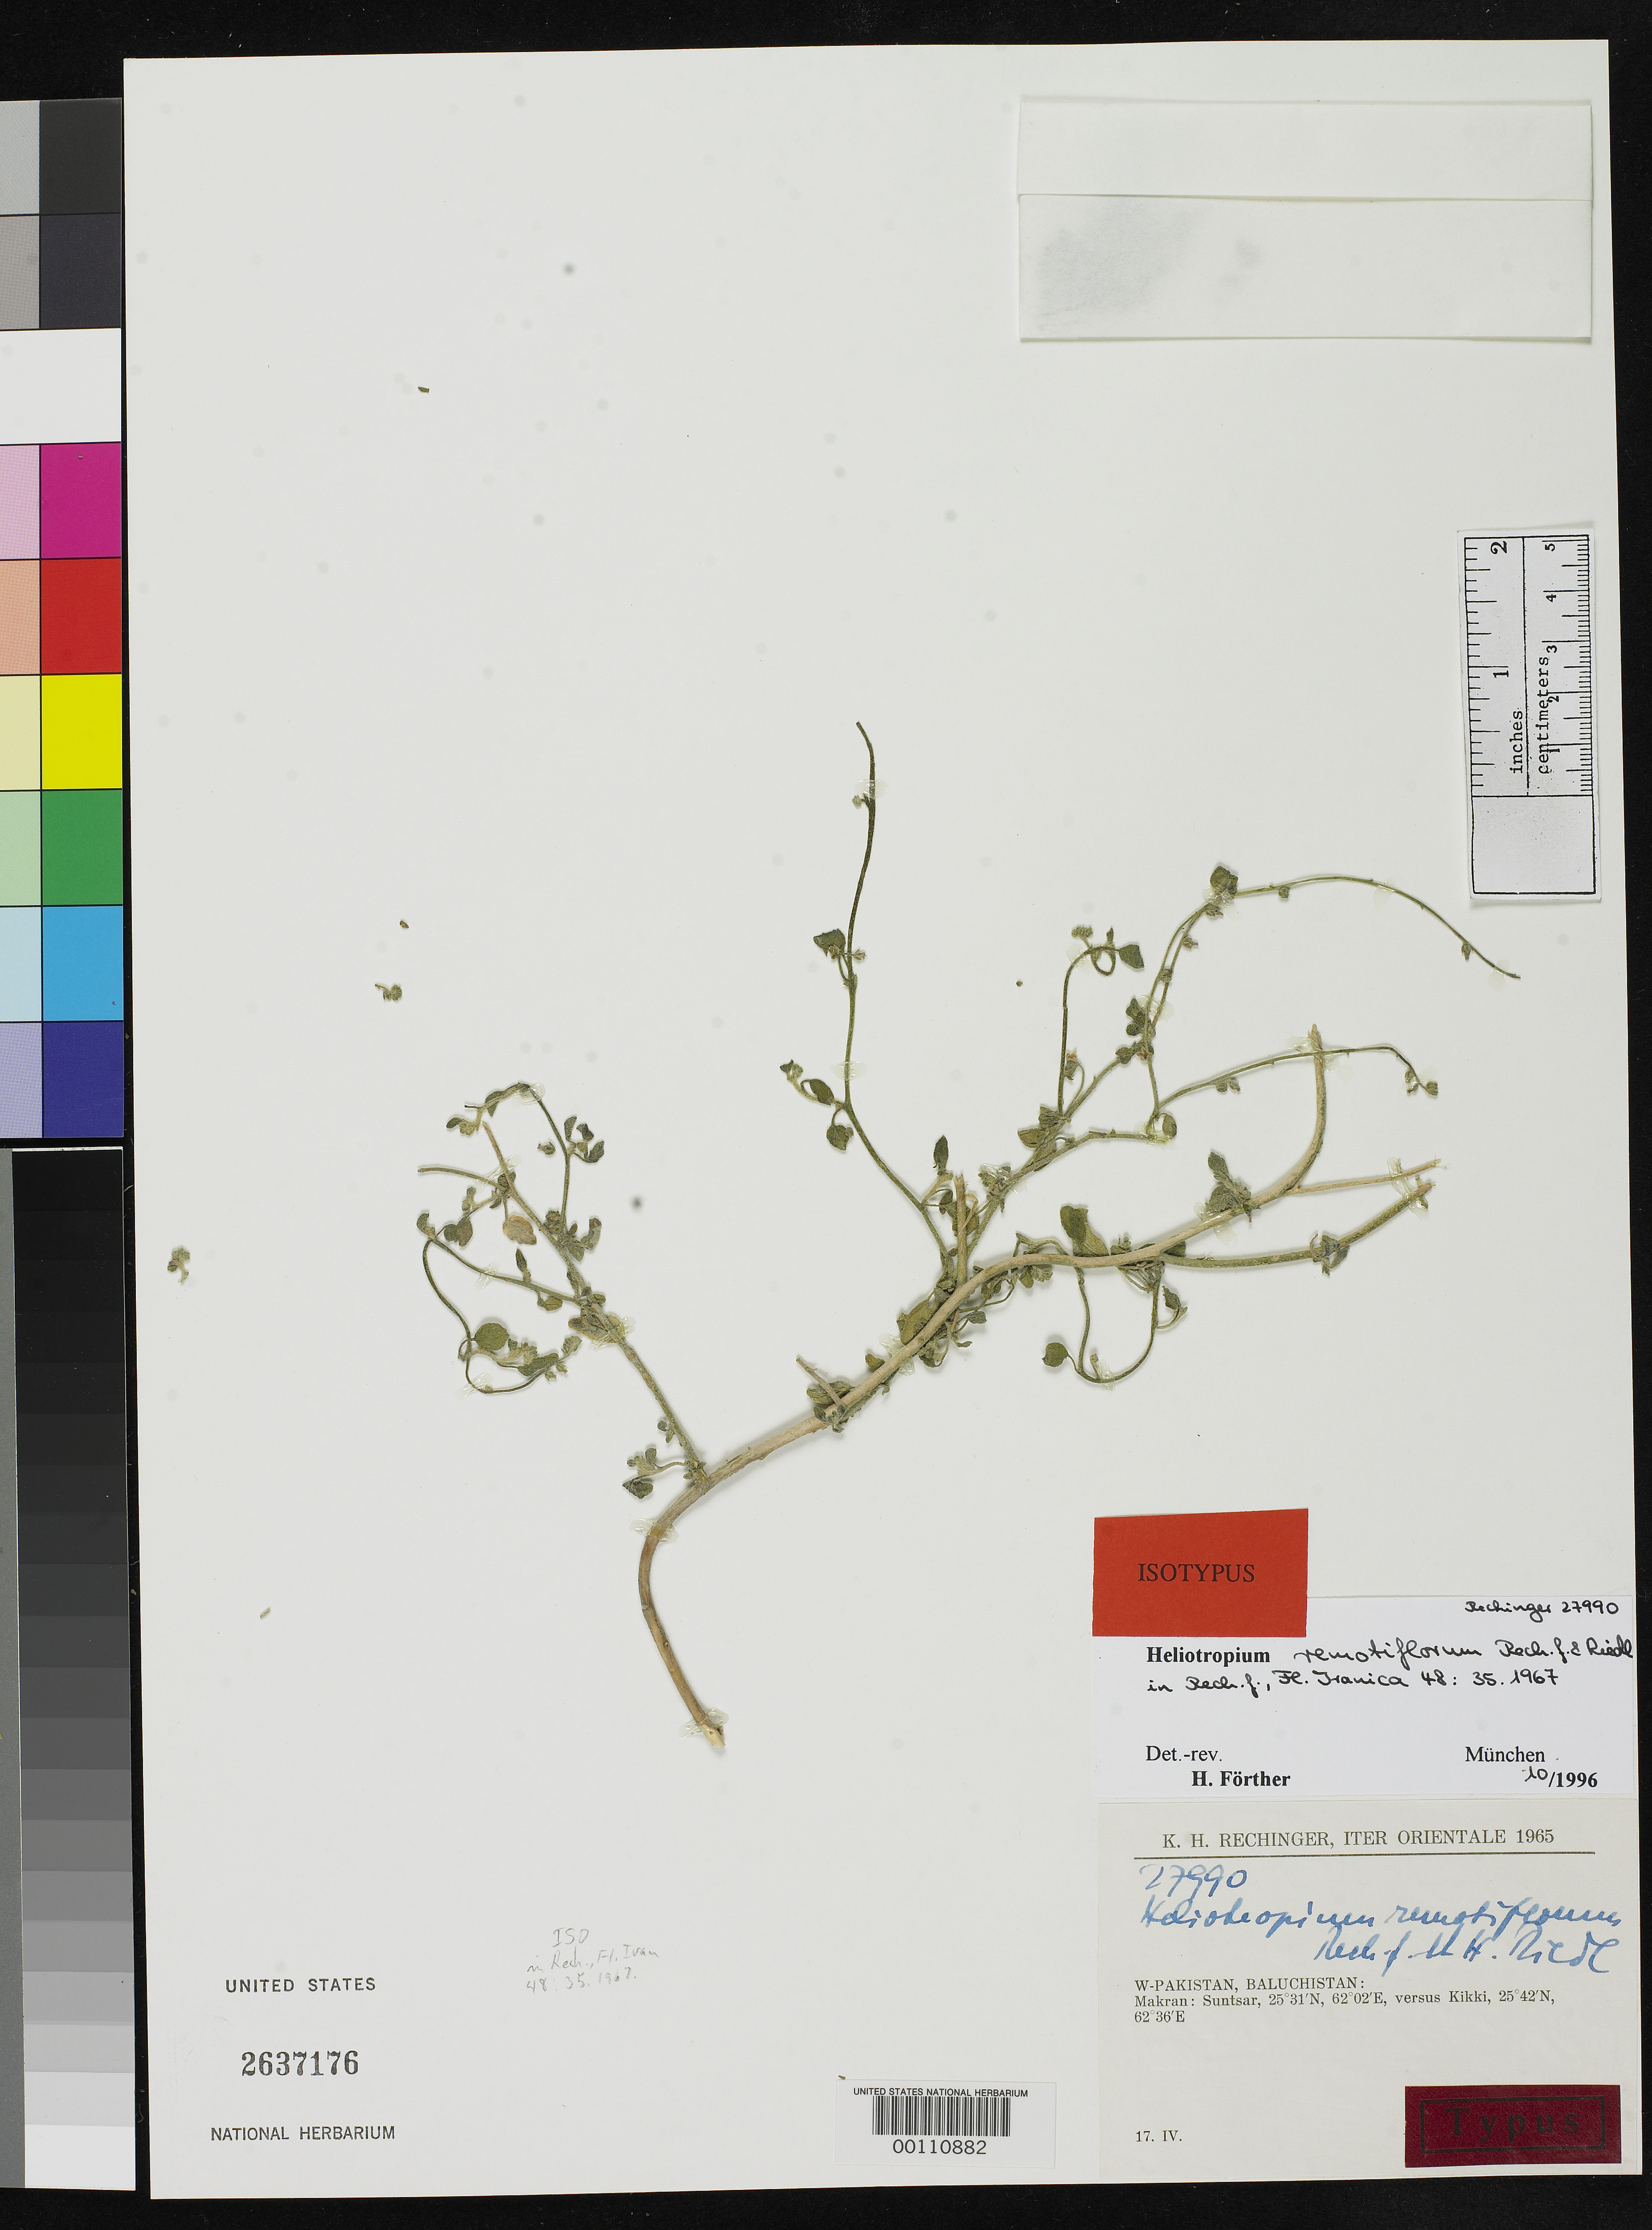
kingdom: Plantae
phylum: Tracheophyta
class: Magnoliopsida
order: Boraginales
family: Heliotropiaceae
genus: Heliotropium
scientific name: Heliotropium remotiflorum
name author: Rech. f. & Riedl in Rech. f.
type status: Isotype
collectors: K. H. Rechinger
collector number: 27990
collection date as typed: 17 Apr 1965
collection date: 1965-04-17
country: Pakistan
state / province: Balochistan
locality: Makran, Suntsar versus Kikki.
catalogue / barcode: US 2637176